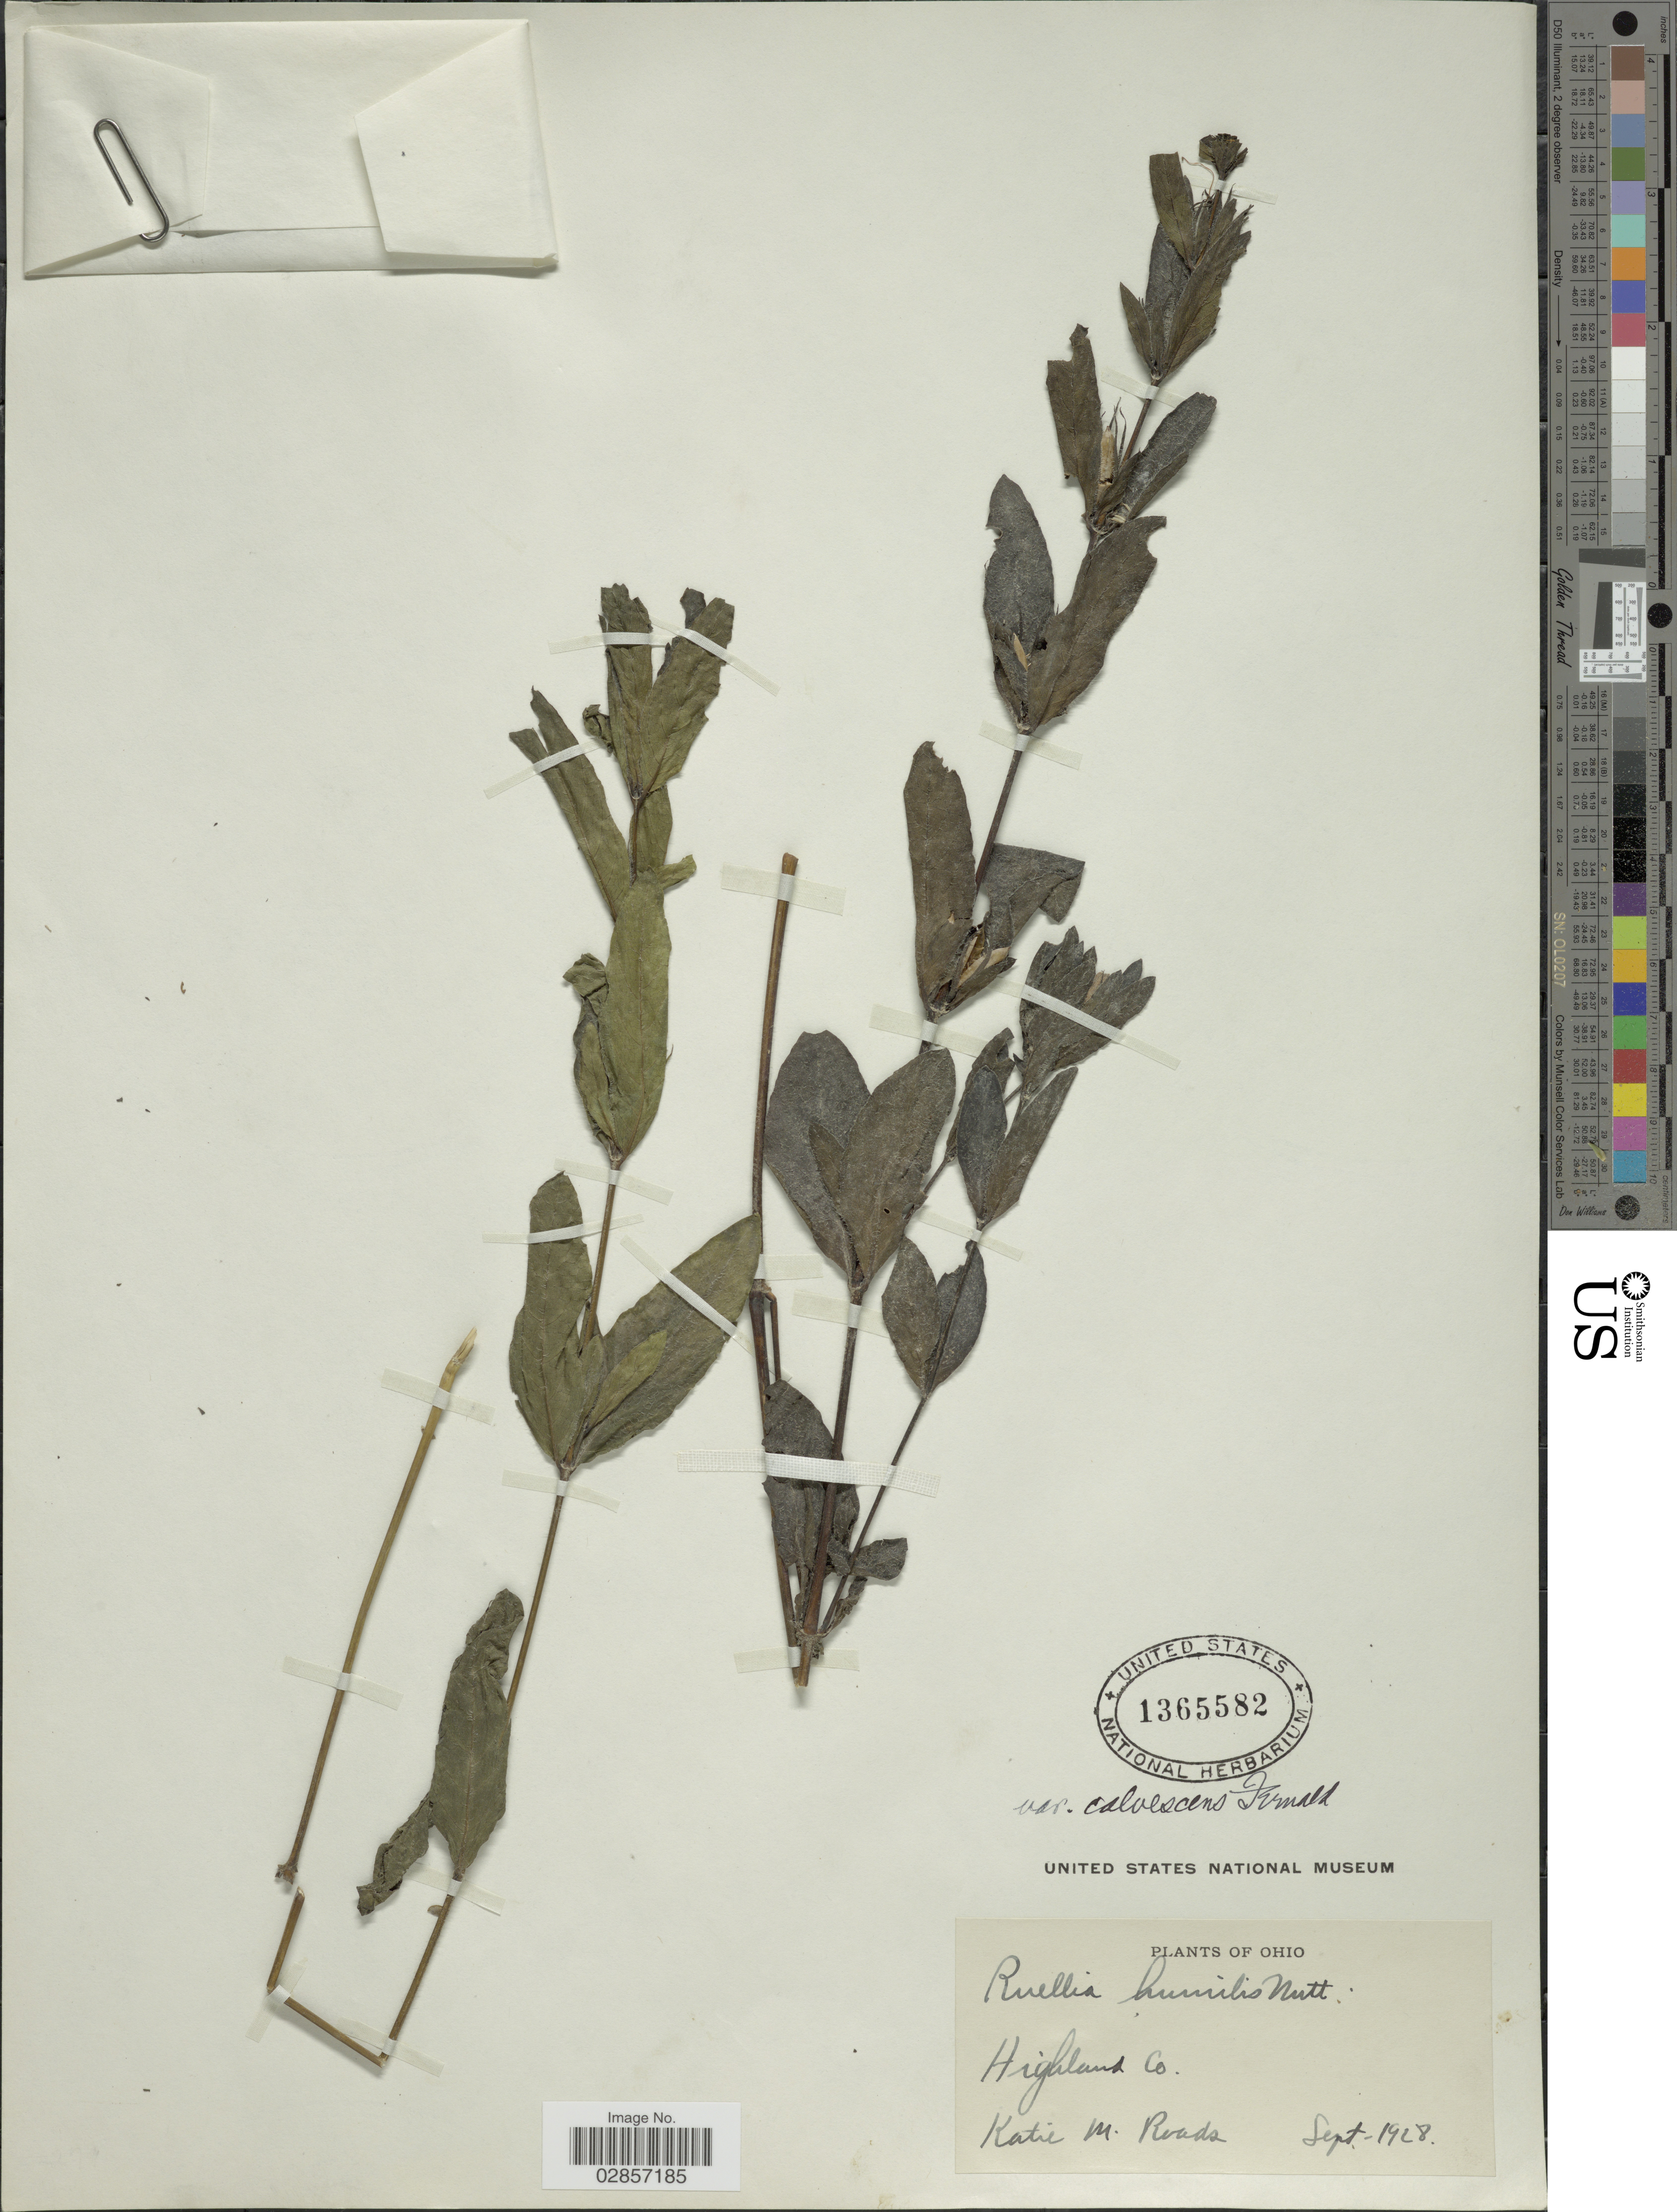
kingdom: Plantae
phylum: Tracheophyta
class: Magnoliopsida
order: Lamiales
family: Acanthaceae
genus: Ruellia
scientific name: Ruellia humilis var. calvescens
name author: Fernald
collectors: K. Roads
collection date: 1928-09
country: United States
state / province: Ohio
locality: Highland Co.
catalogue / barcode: US 1365582